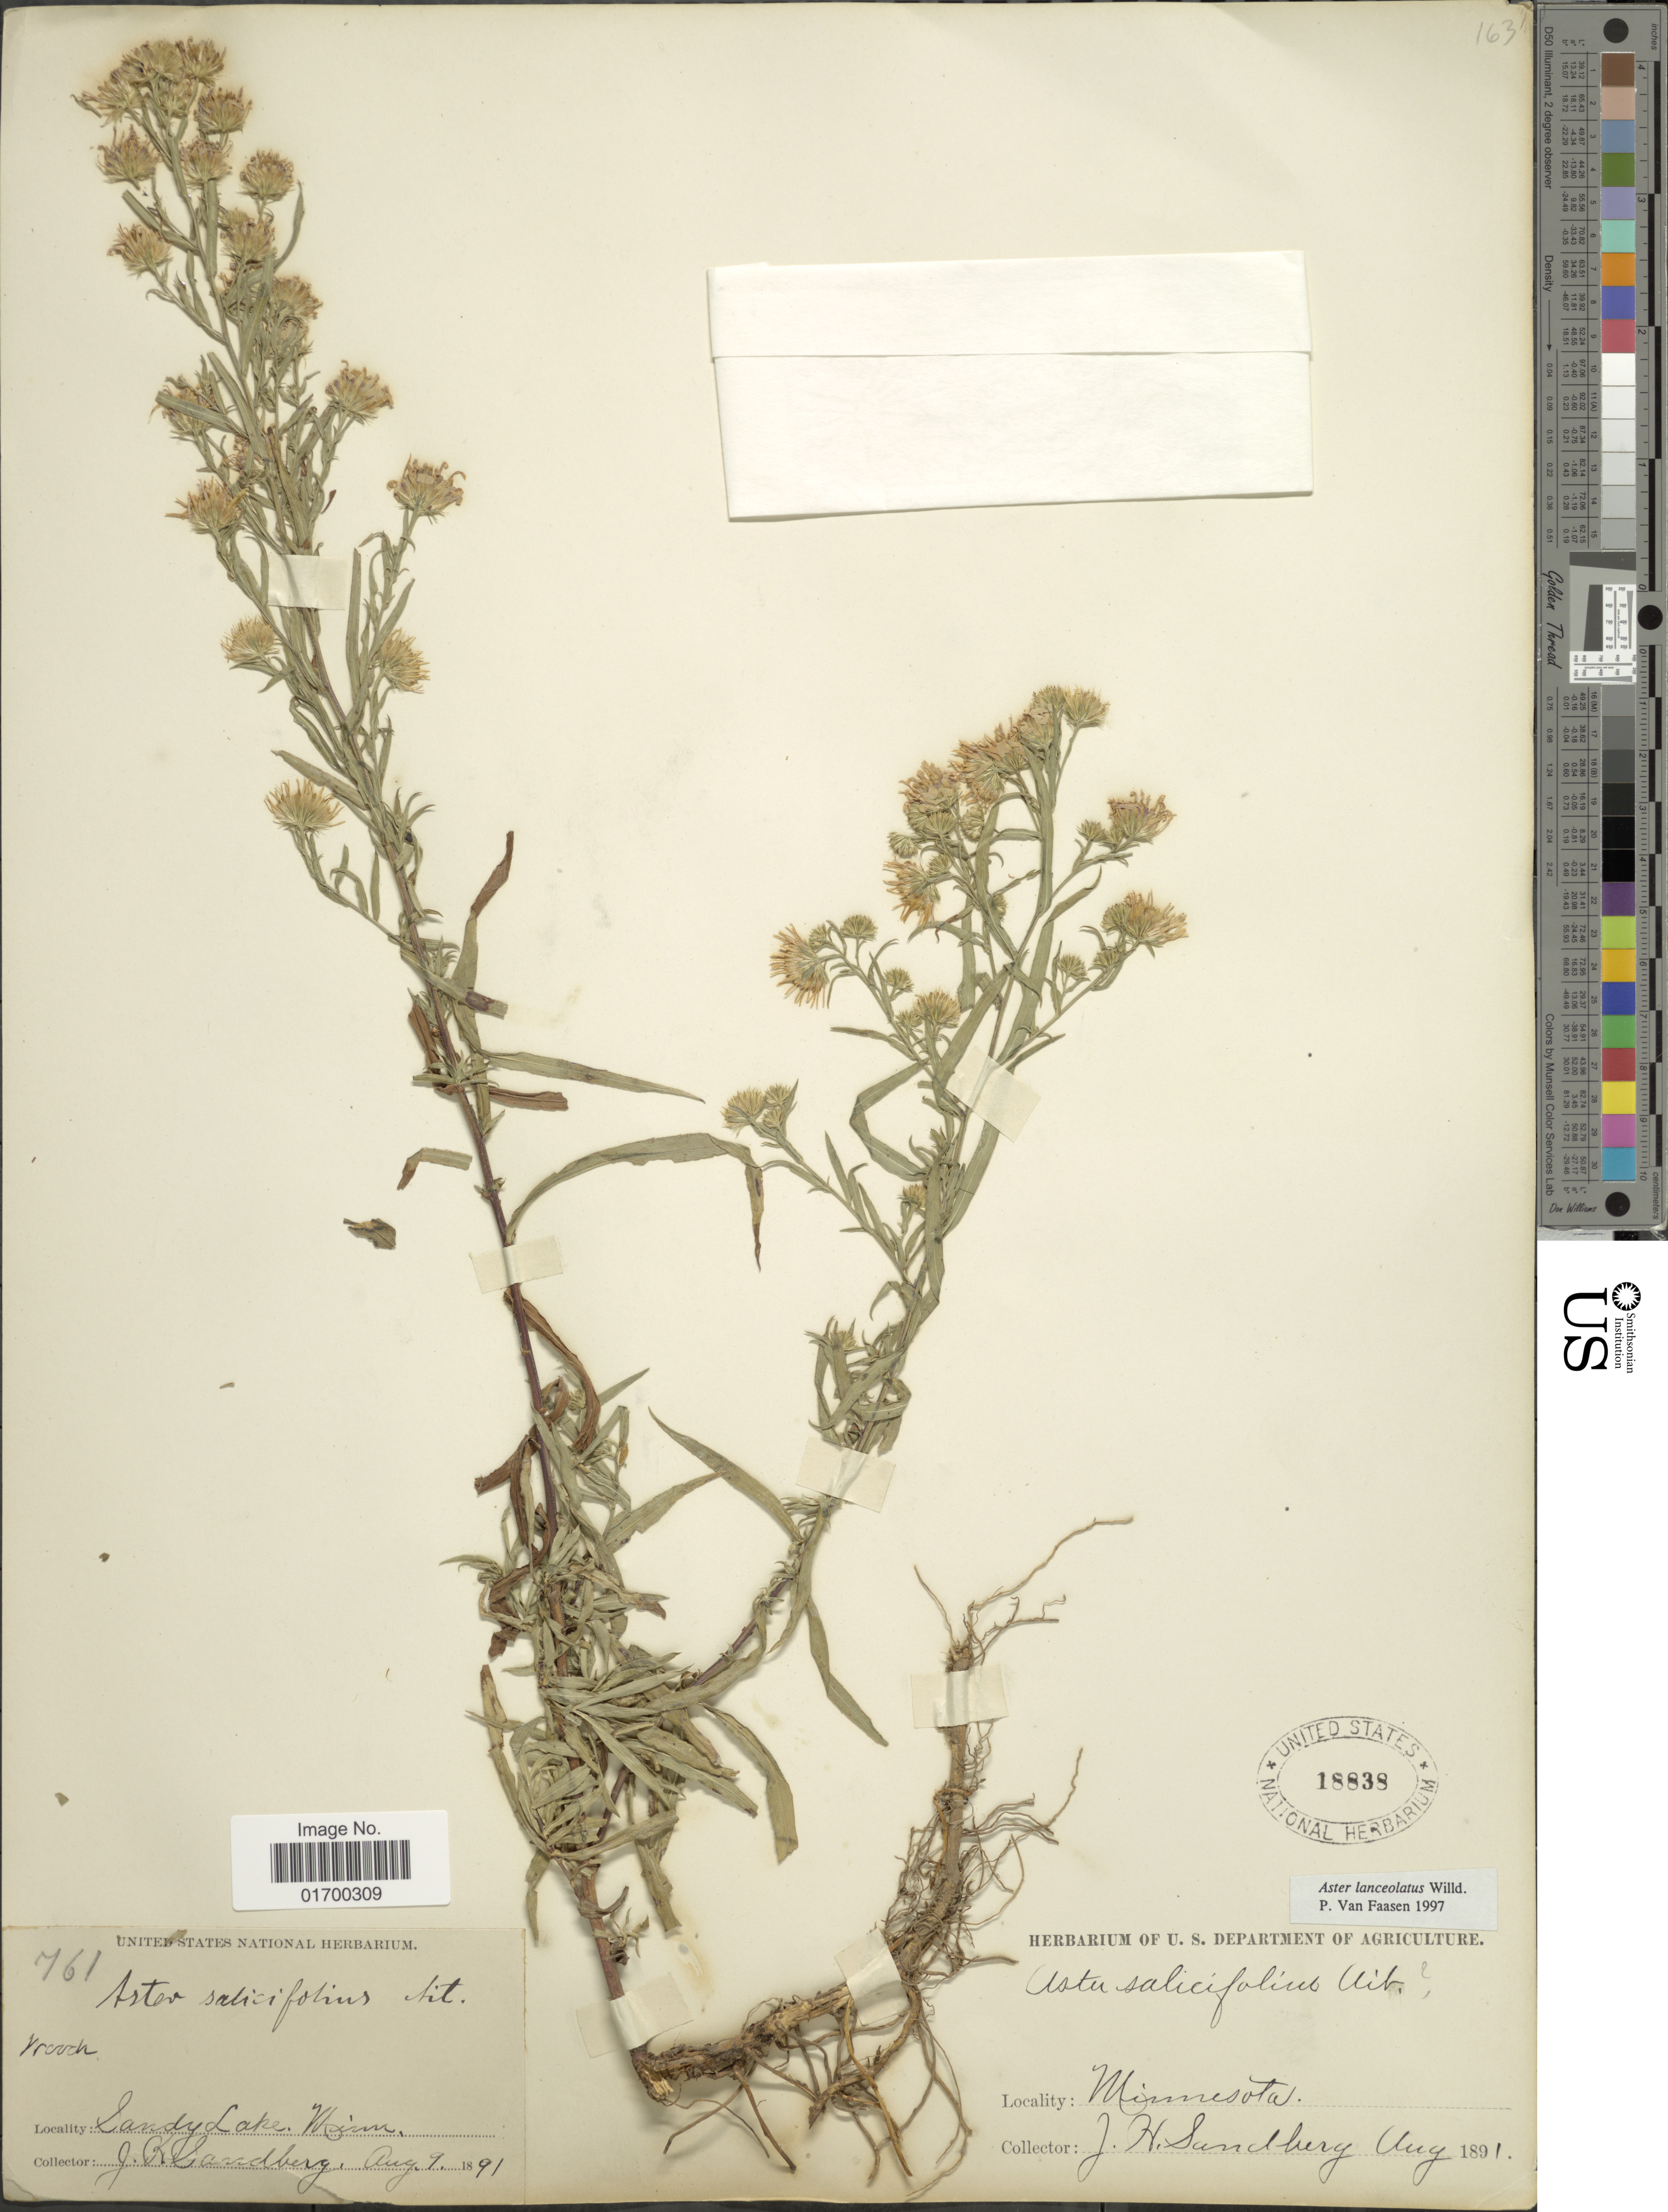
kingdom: Plantae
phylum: Tracheophyta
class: Magnoliopsida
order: Asterales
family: Asteraceae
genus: Symphyotrichum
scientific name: Symphyotrichum lanceolatum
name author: (Willd.) G.L. Nesom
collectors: J. H. Sandberg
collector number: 761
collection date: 1891-08-09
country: United States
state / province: Minnesota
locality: Sandy Lake, Minn.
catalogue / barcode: US 18838